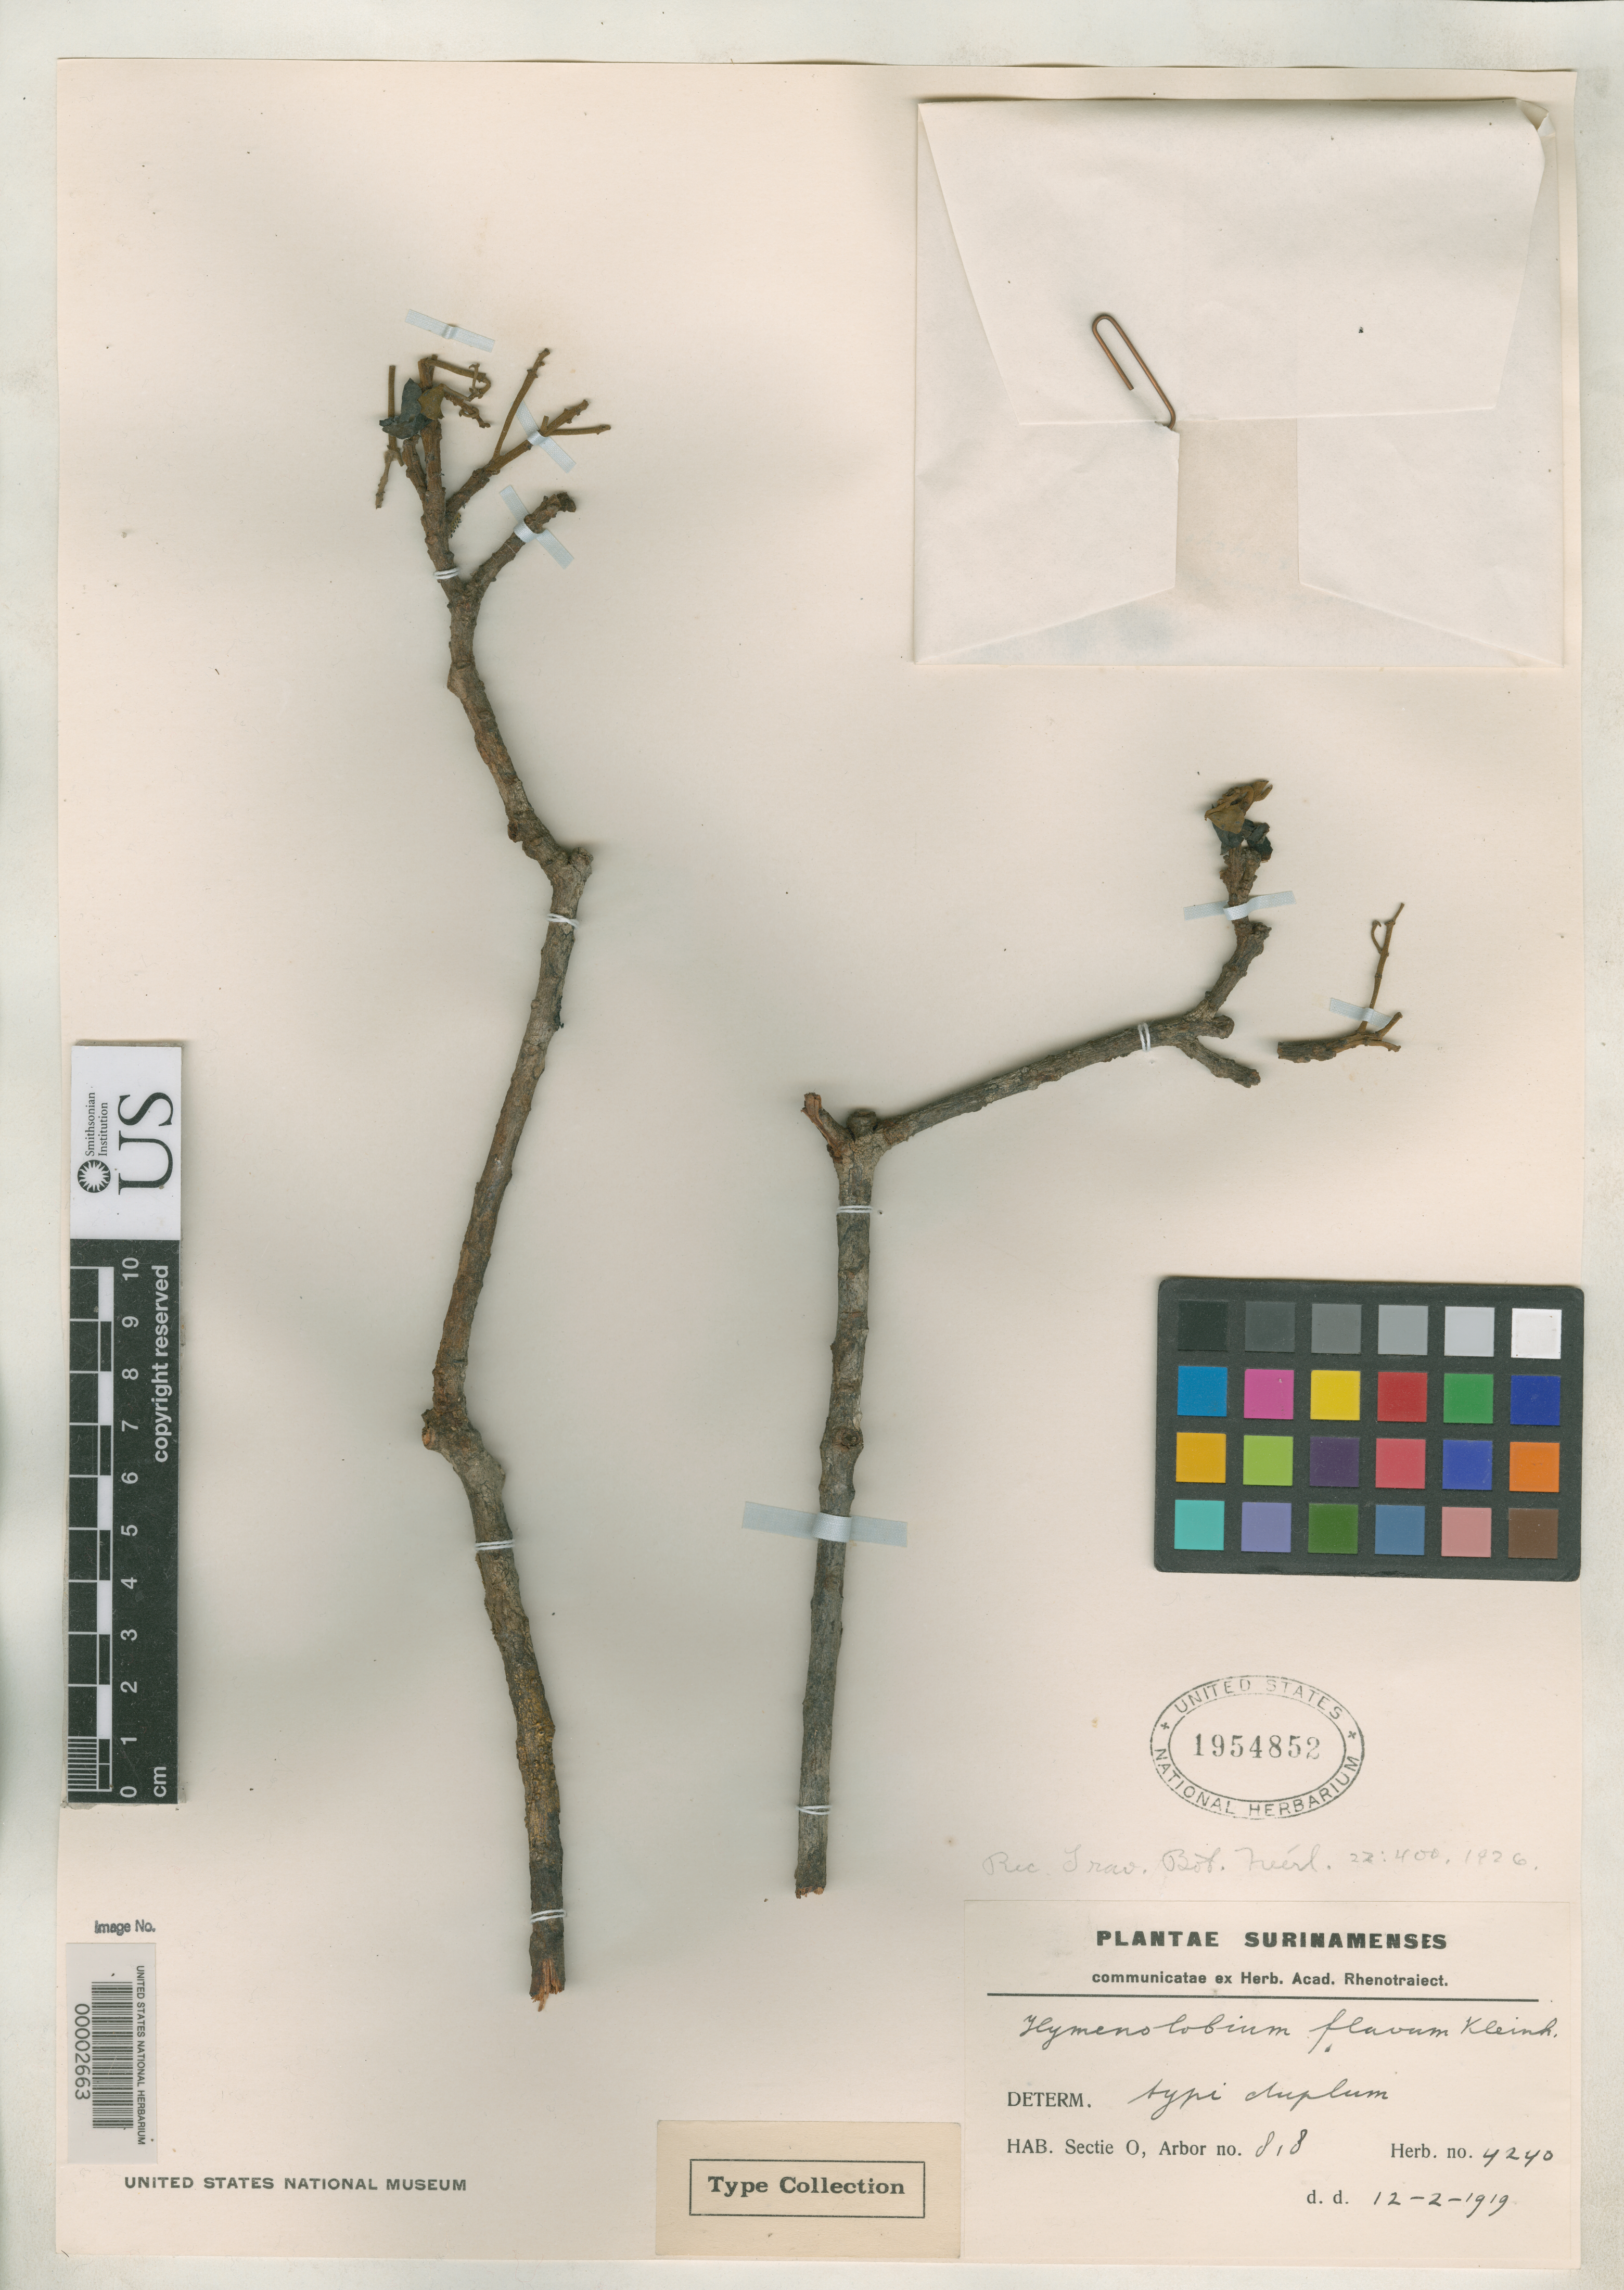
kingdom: Plantae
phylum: Tracheophyta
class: Magnoliopsida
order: Fabales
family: Fabaceae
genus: Hymenolobium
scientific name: Hymenolobium flavum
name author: Kleinhoonte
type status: Isosyntype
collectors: Herb. Boschwezen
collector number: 4240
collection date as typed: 12 Feb 1919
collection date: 1919-02-12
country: Suriname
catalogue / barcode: US 1954852